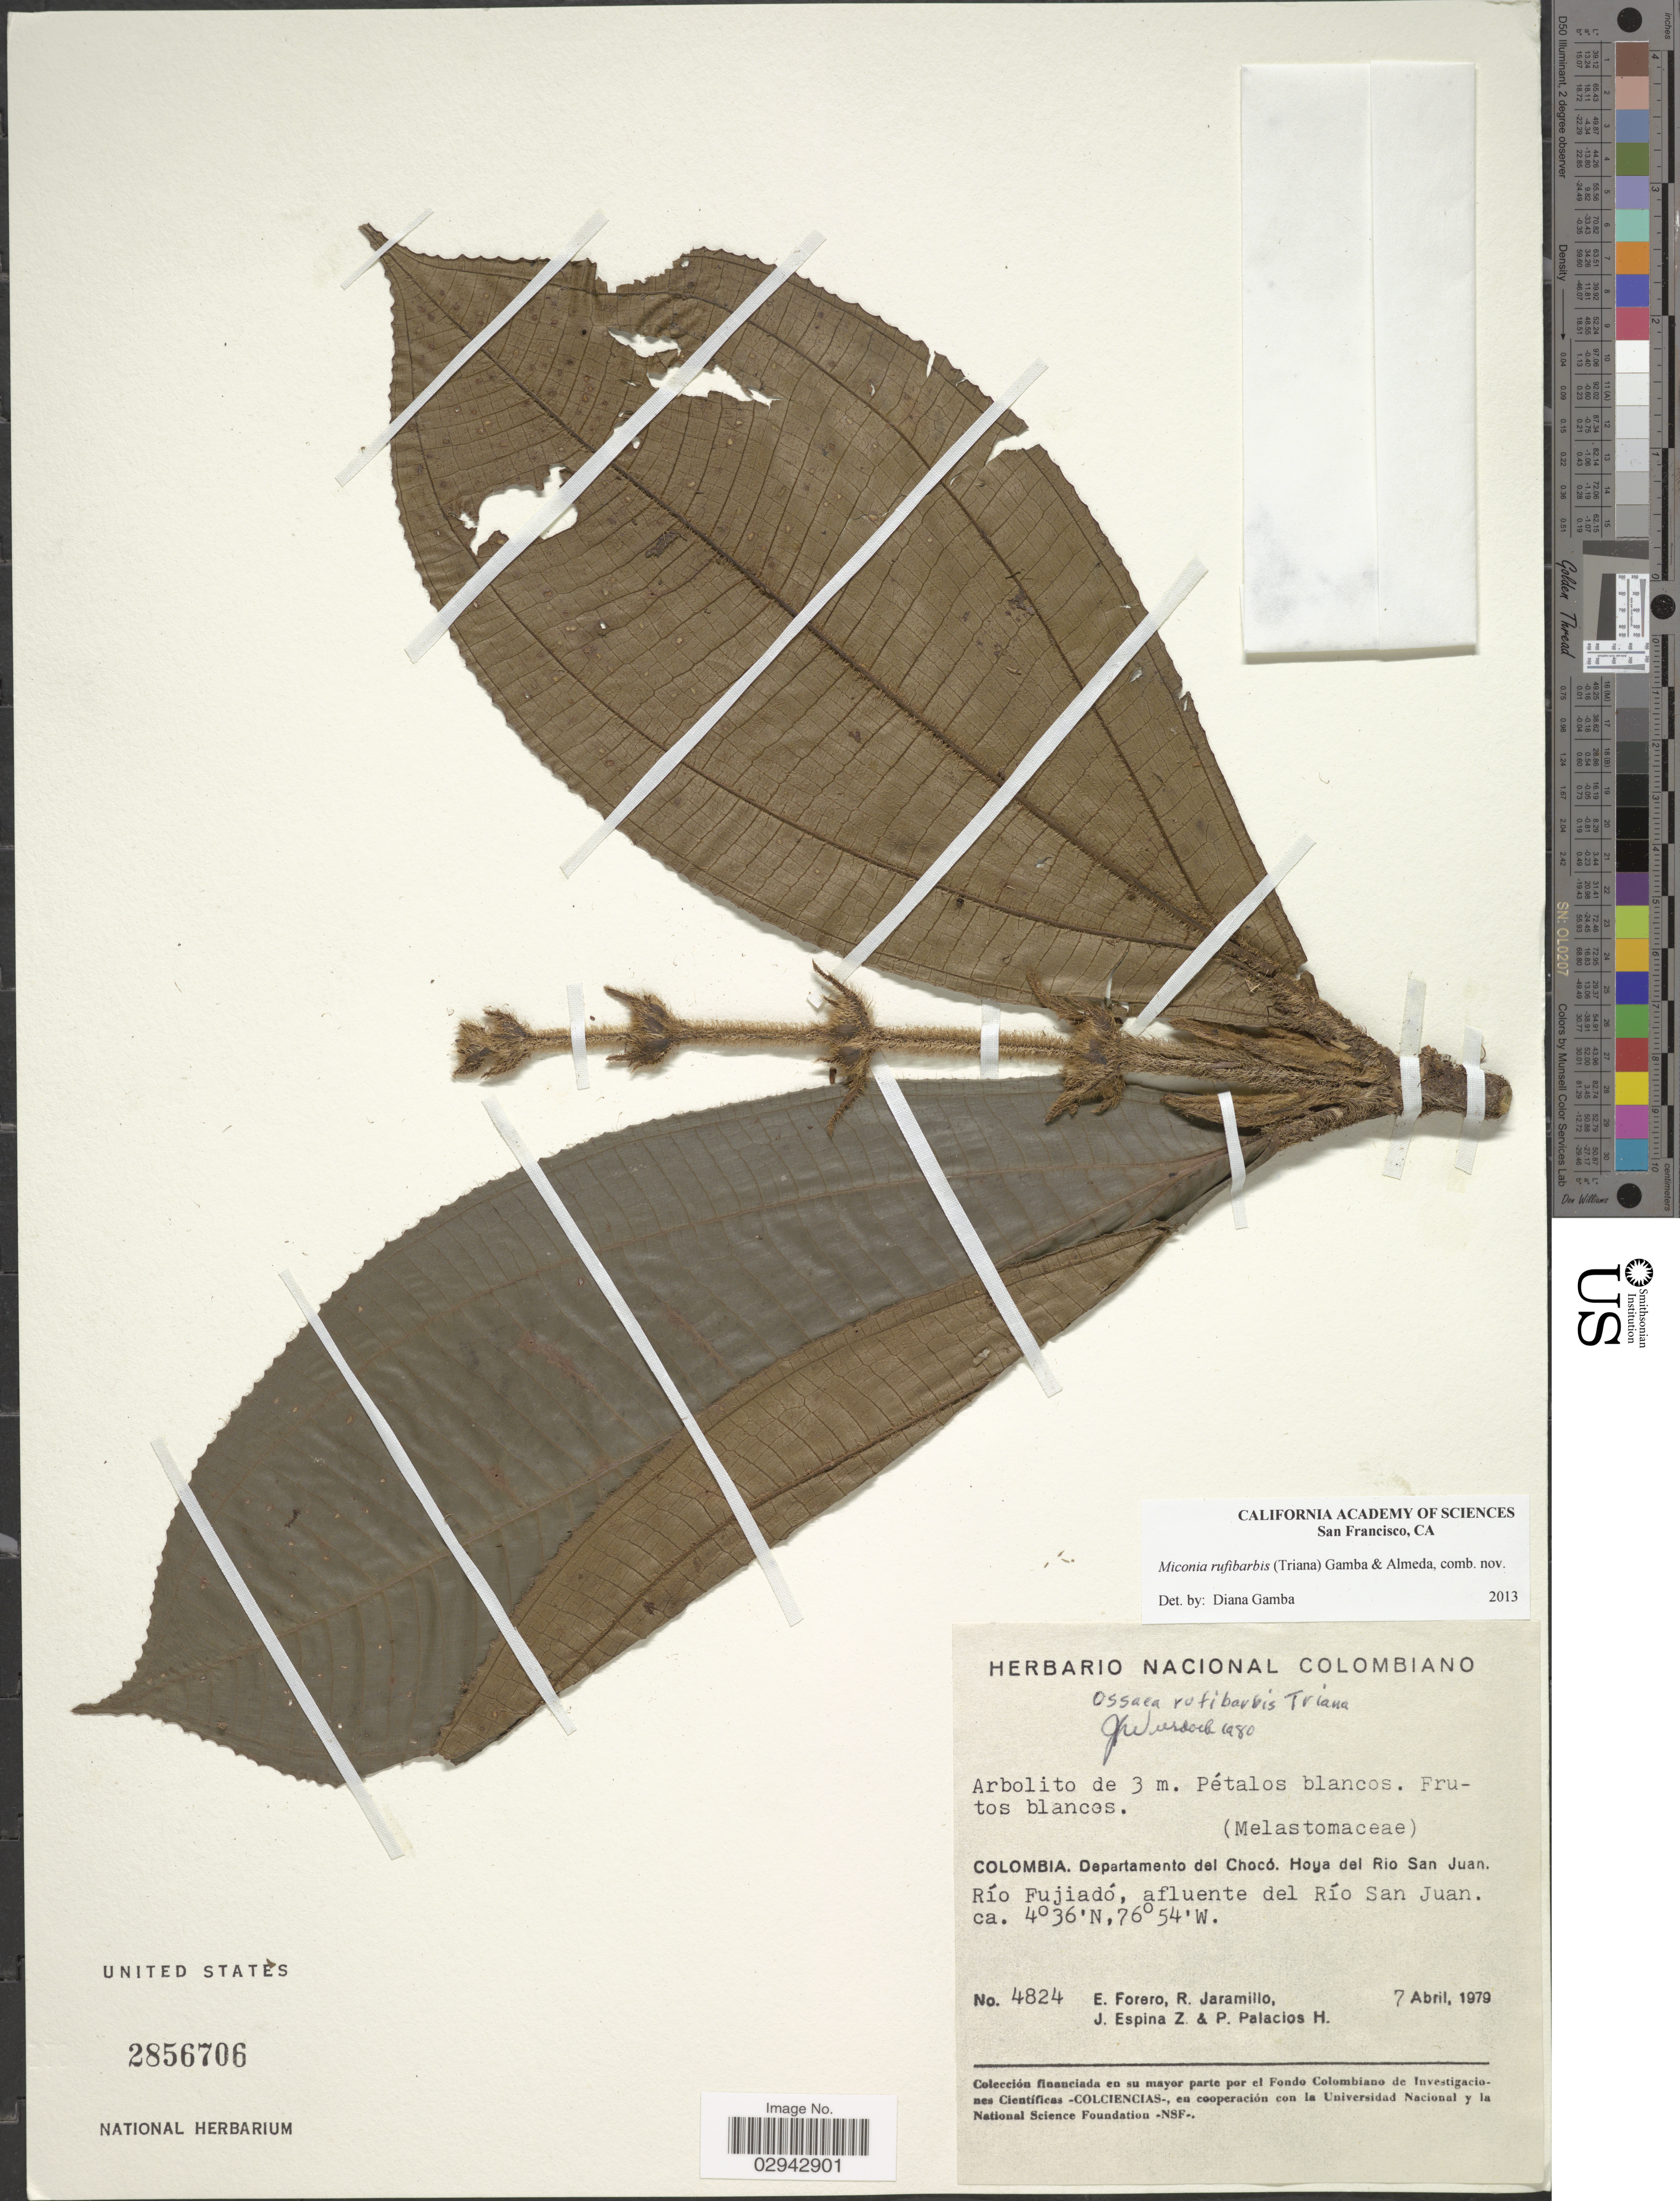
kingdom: Plantae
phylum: Tracheophyta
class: Magnoliopsida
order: Myrtales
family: Melastomataceae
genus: Miconia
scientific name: Miconia rufibarbis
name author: (Triana) Gamba & Almeda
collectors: E. Forero, R. Jaramillo, J. Espina Z. & P. Palacios H.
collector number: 4824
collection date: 1979-04-07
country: Colombia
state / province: Chocó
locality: Departamento del Chocó. Hoya del Rio San Juan. Río Fujiadó, afluente del Río San Juan.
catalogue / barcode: US 2856706